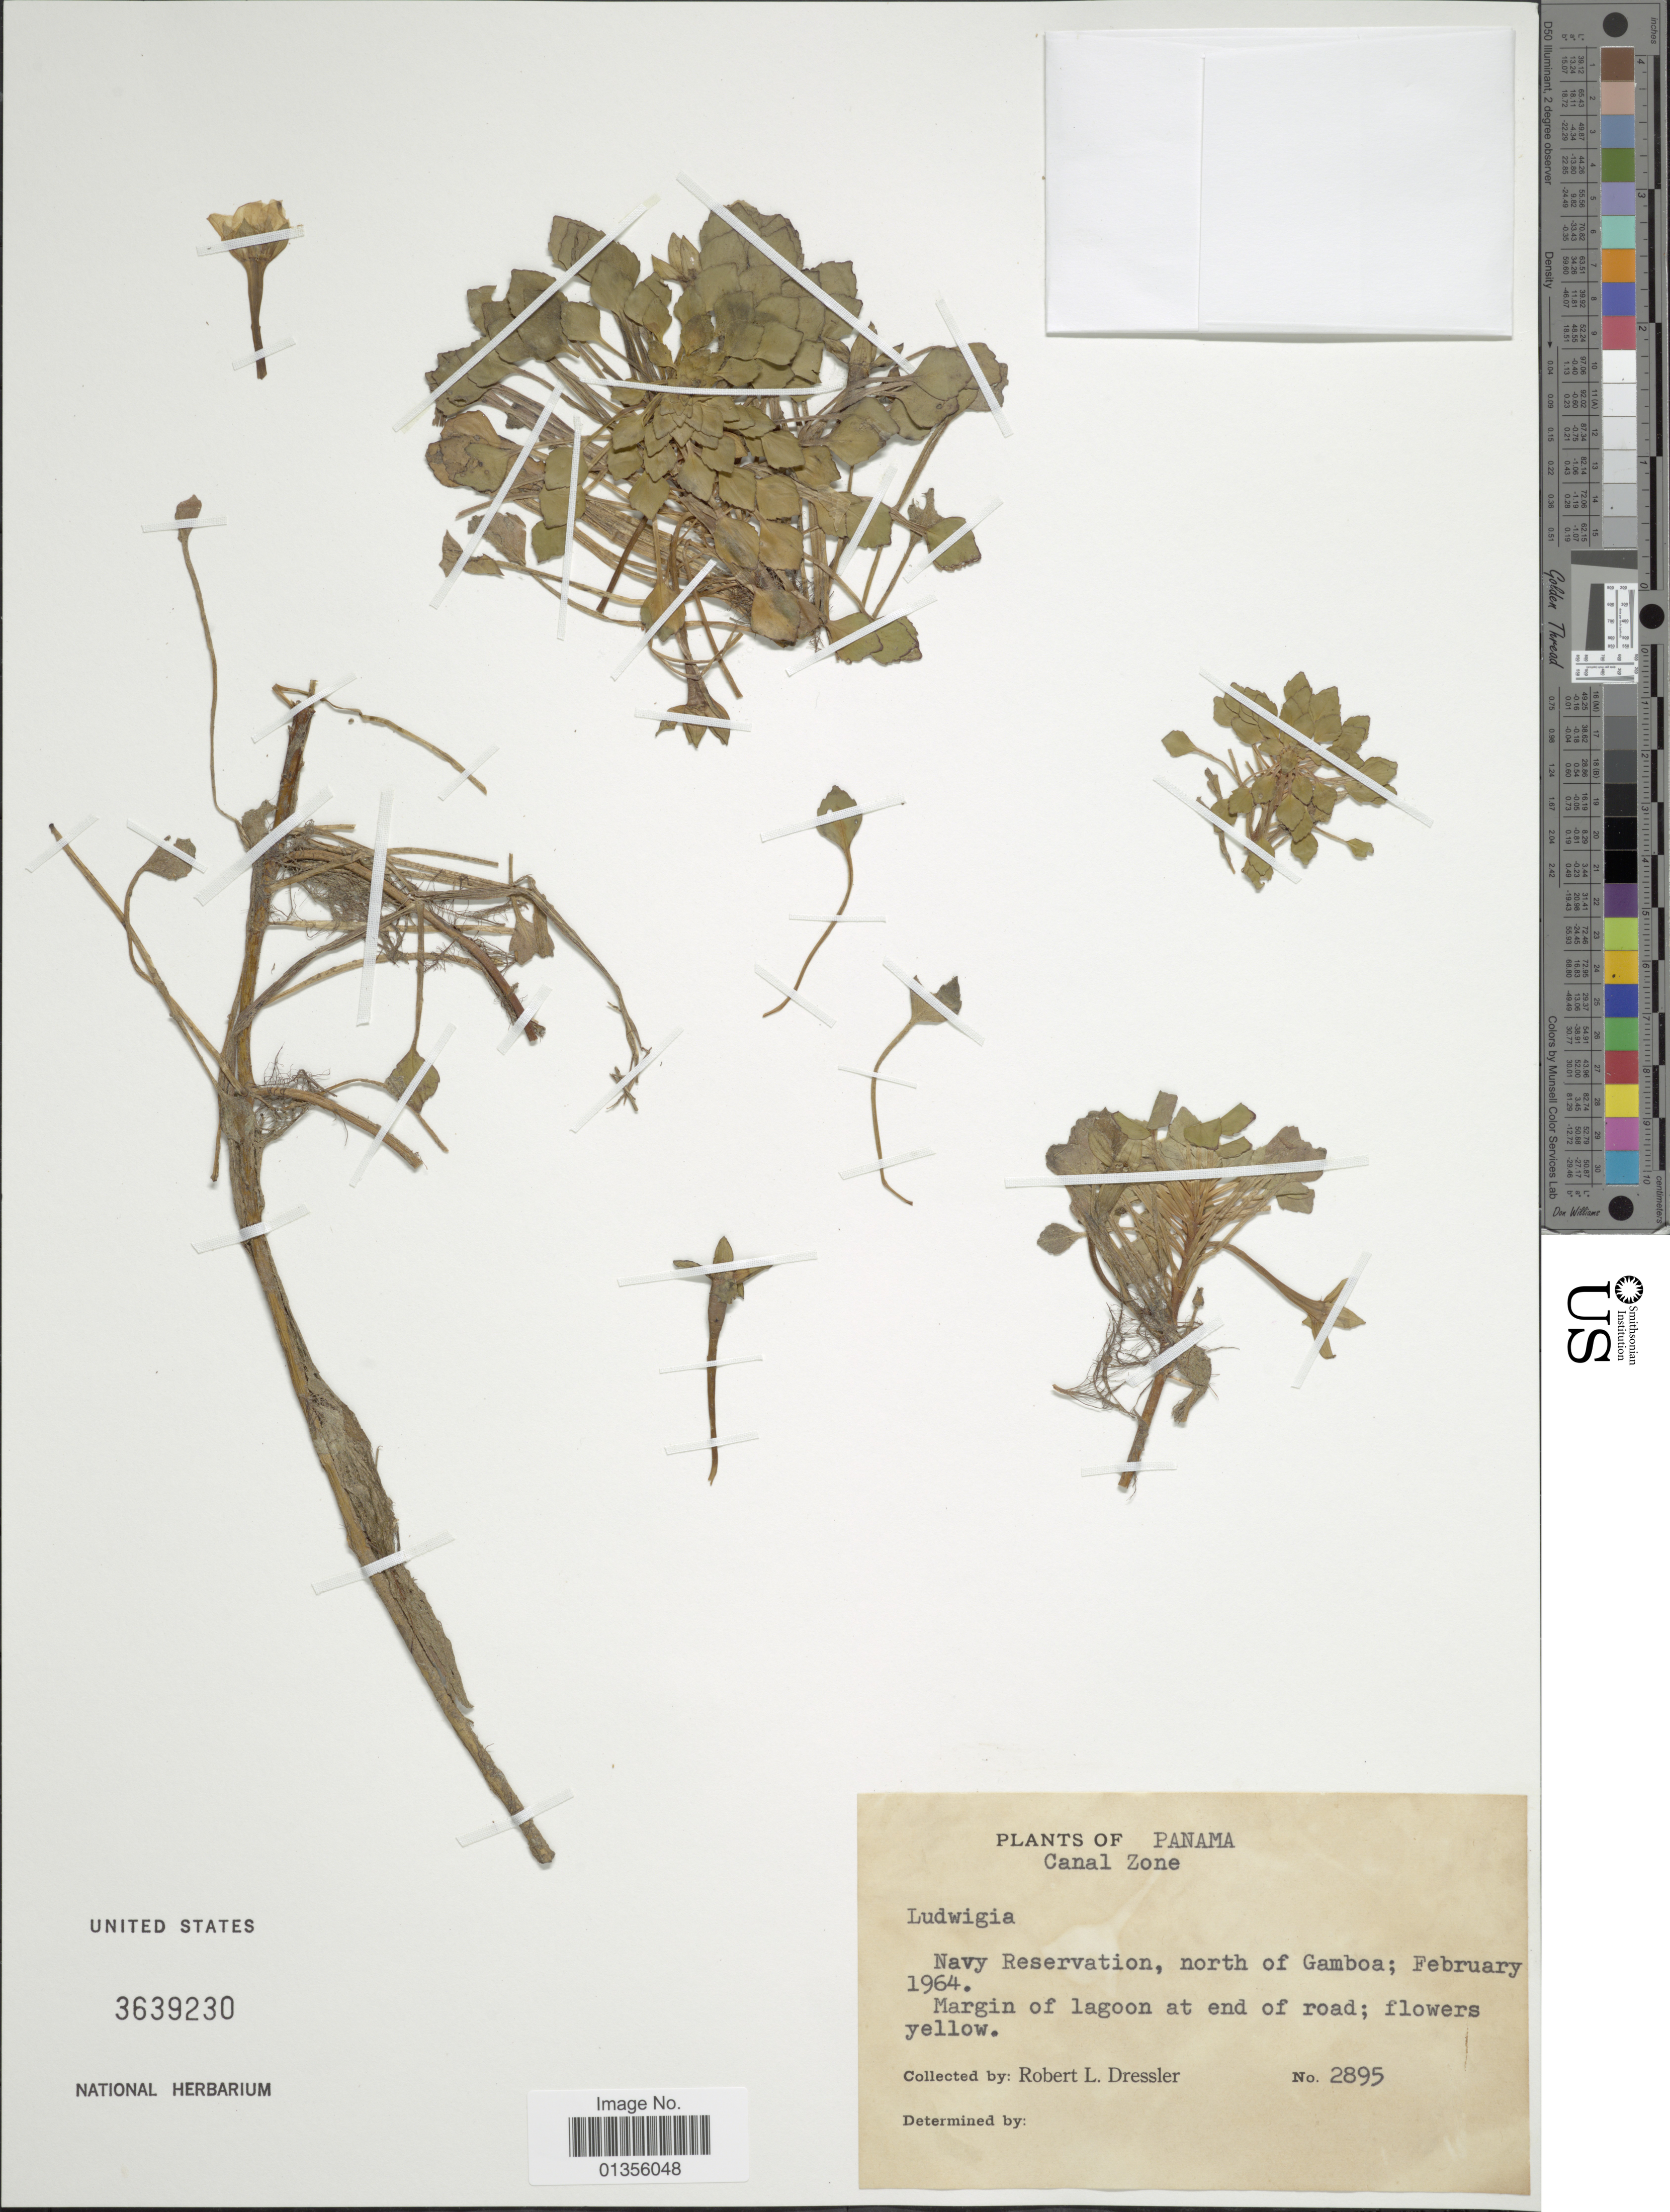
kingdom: Plantae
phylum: Tracheophyta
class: Magnoliopsida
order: Myrtales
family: Onagraceae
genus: Ludwigia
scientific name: Ludwigia sp.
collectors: R. Dressler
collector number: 2895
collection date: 1964-02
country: Panama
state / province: Colón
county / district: Canal Zone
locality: Canal Zone. Navy Reservation, north of Gamboa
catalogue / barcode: US 3639230